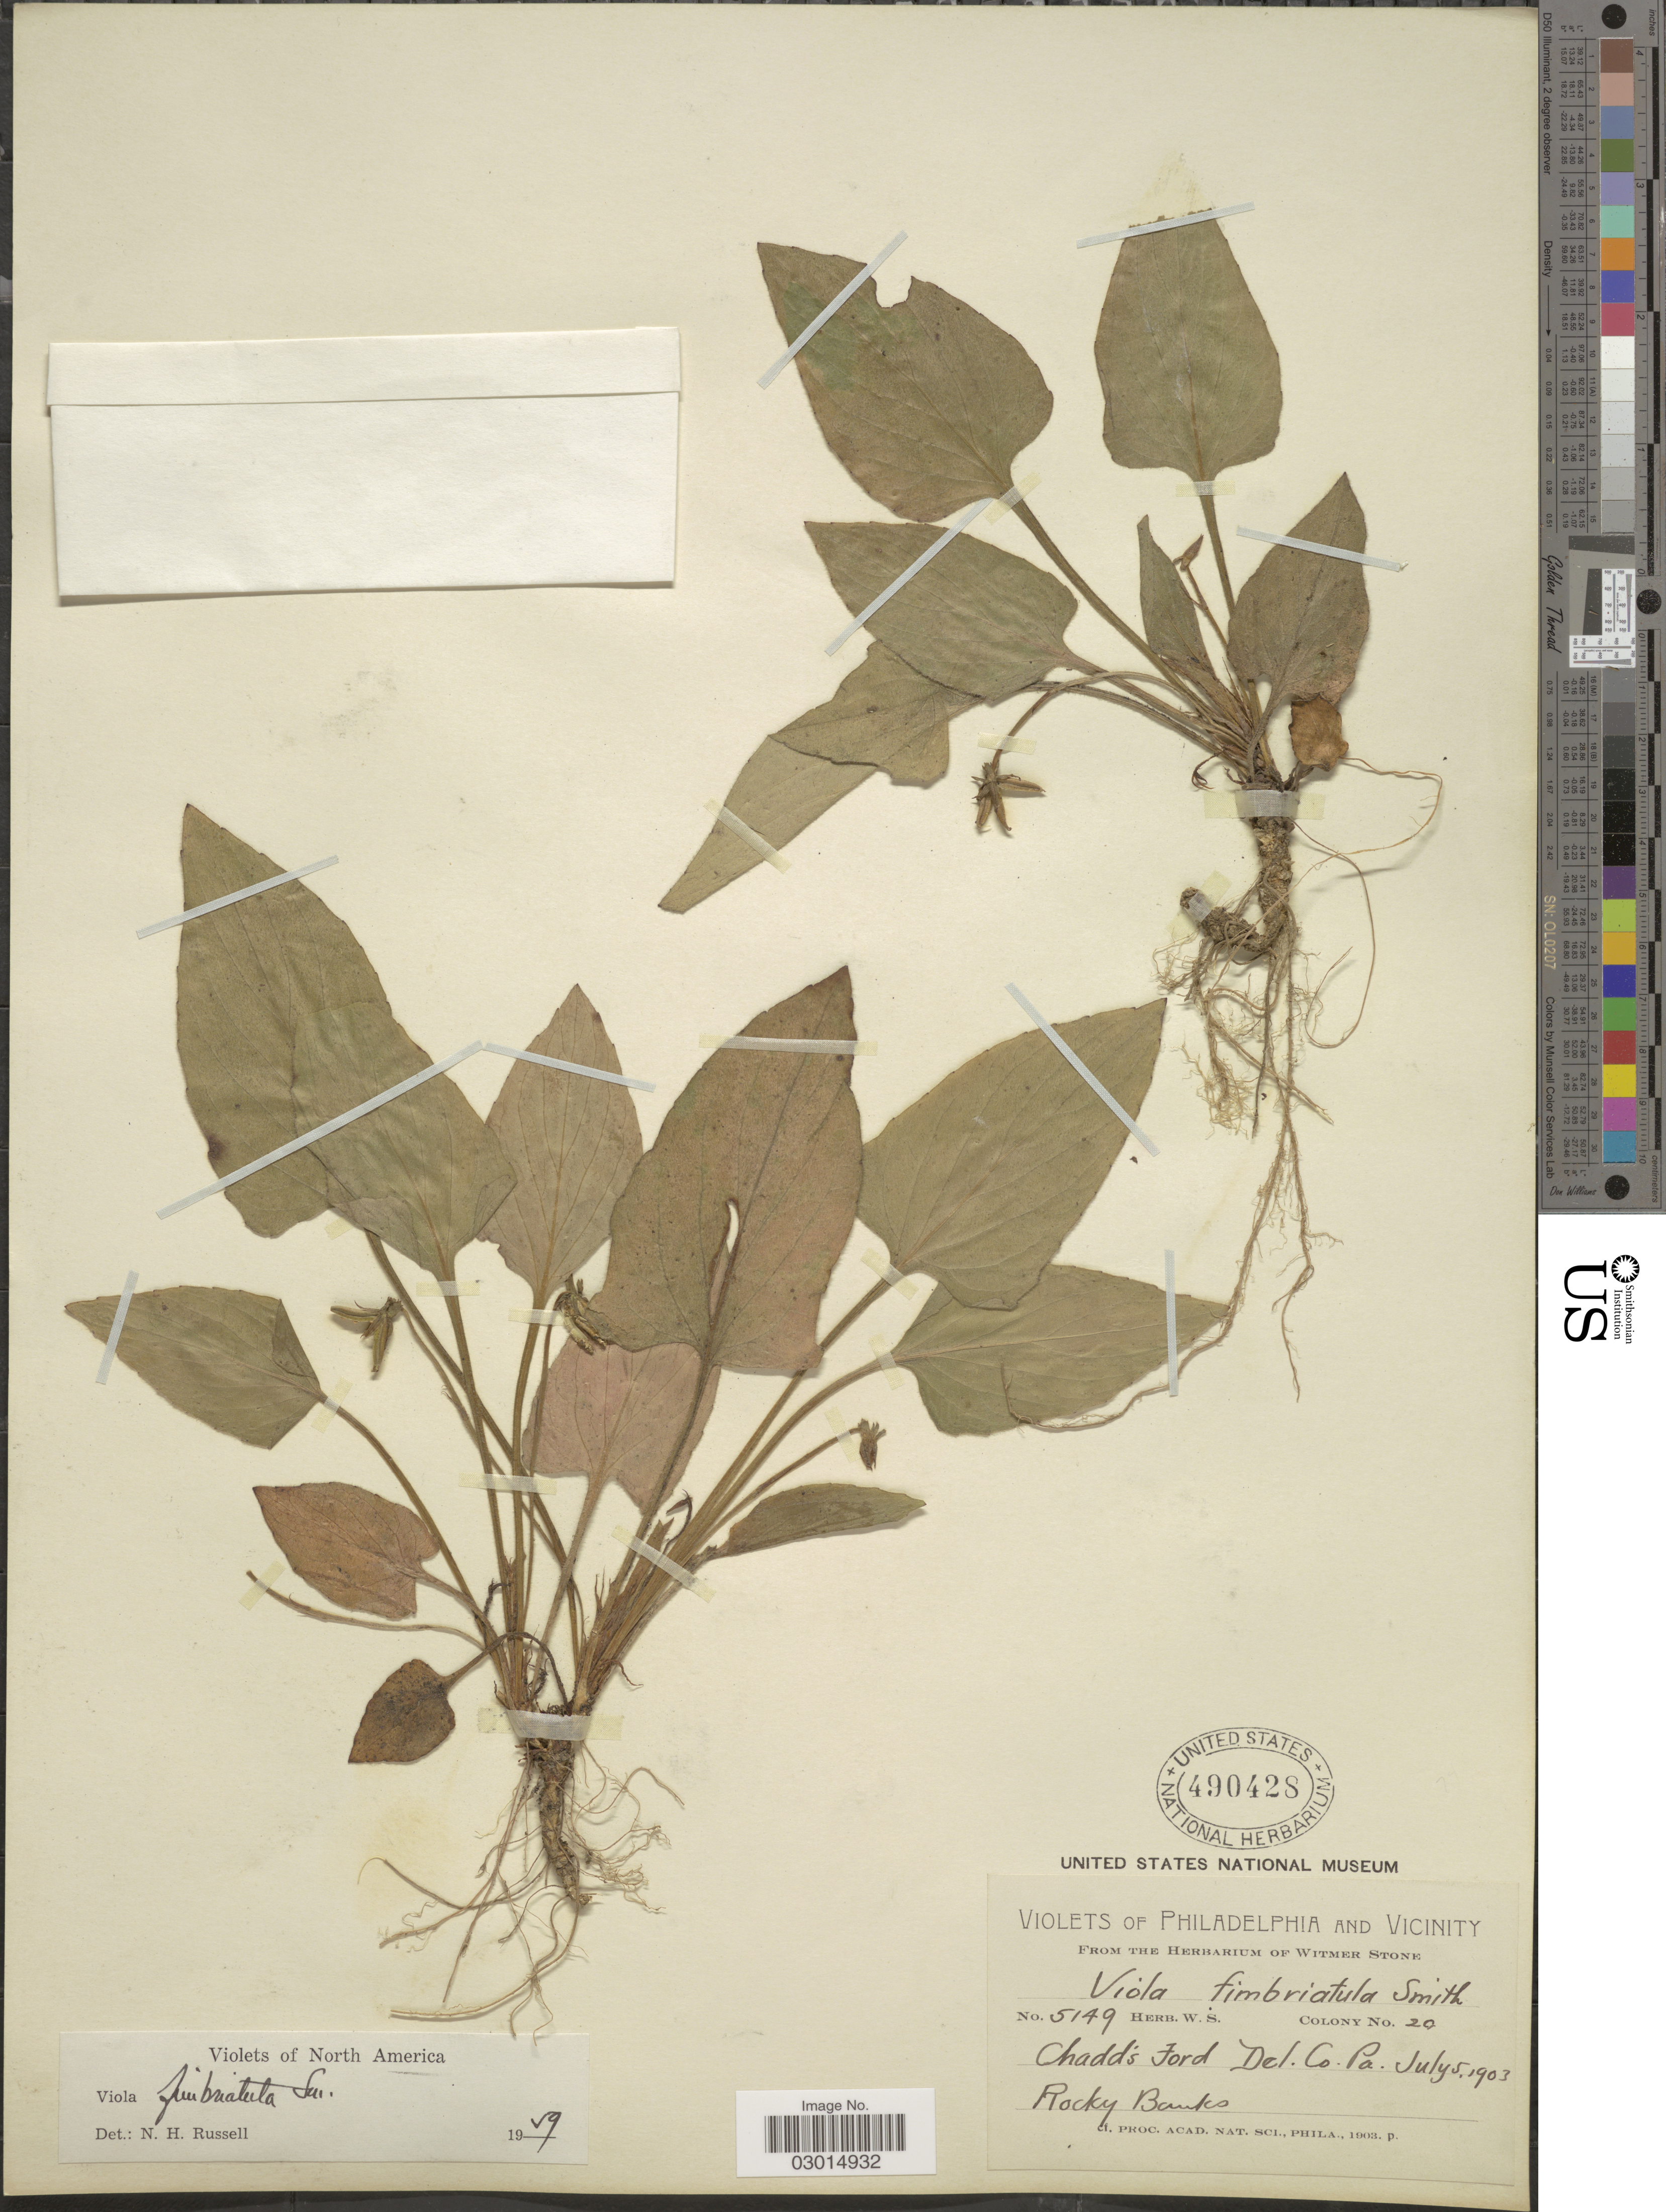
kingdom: Plantae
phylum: Tracheophyta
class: Magnoliopsida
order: Malpighiales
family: Violaceae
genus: Viola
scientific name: Viola fimbriatula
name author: Small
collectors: Ex herb Witmer Stone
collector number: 5149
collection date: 1903-07-05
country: United States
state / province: Pennsylvania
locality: Philadelphia and vicinity. Chadd's Ford, Del. Co.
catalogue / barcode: US 490428